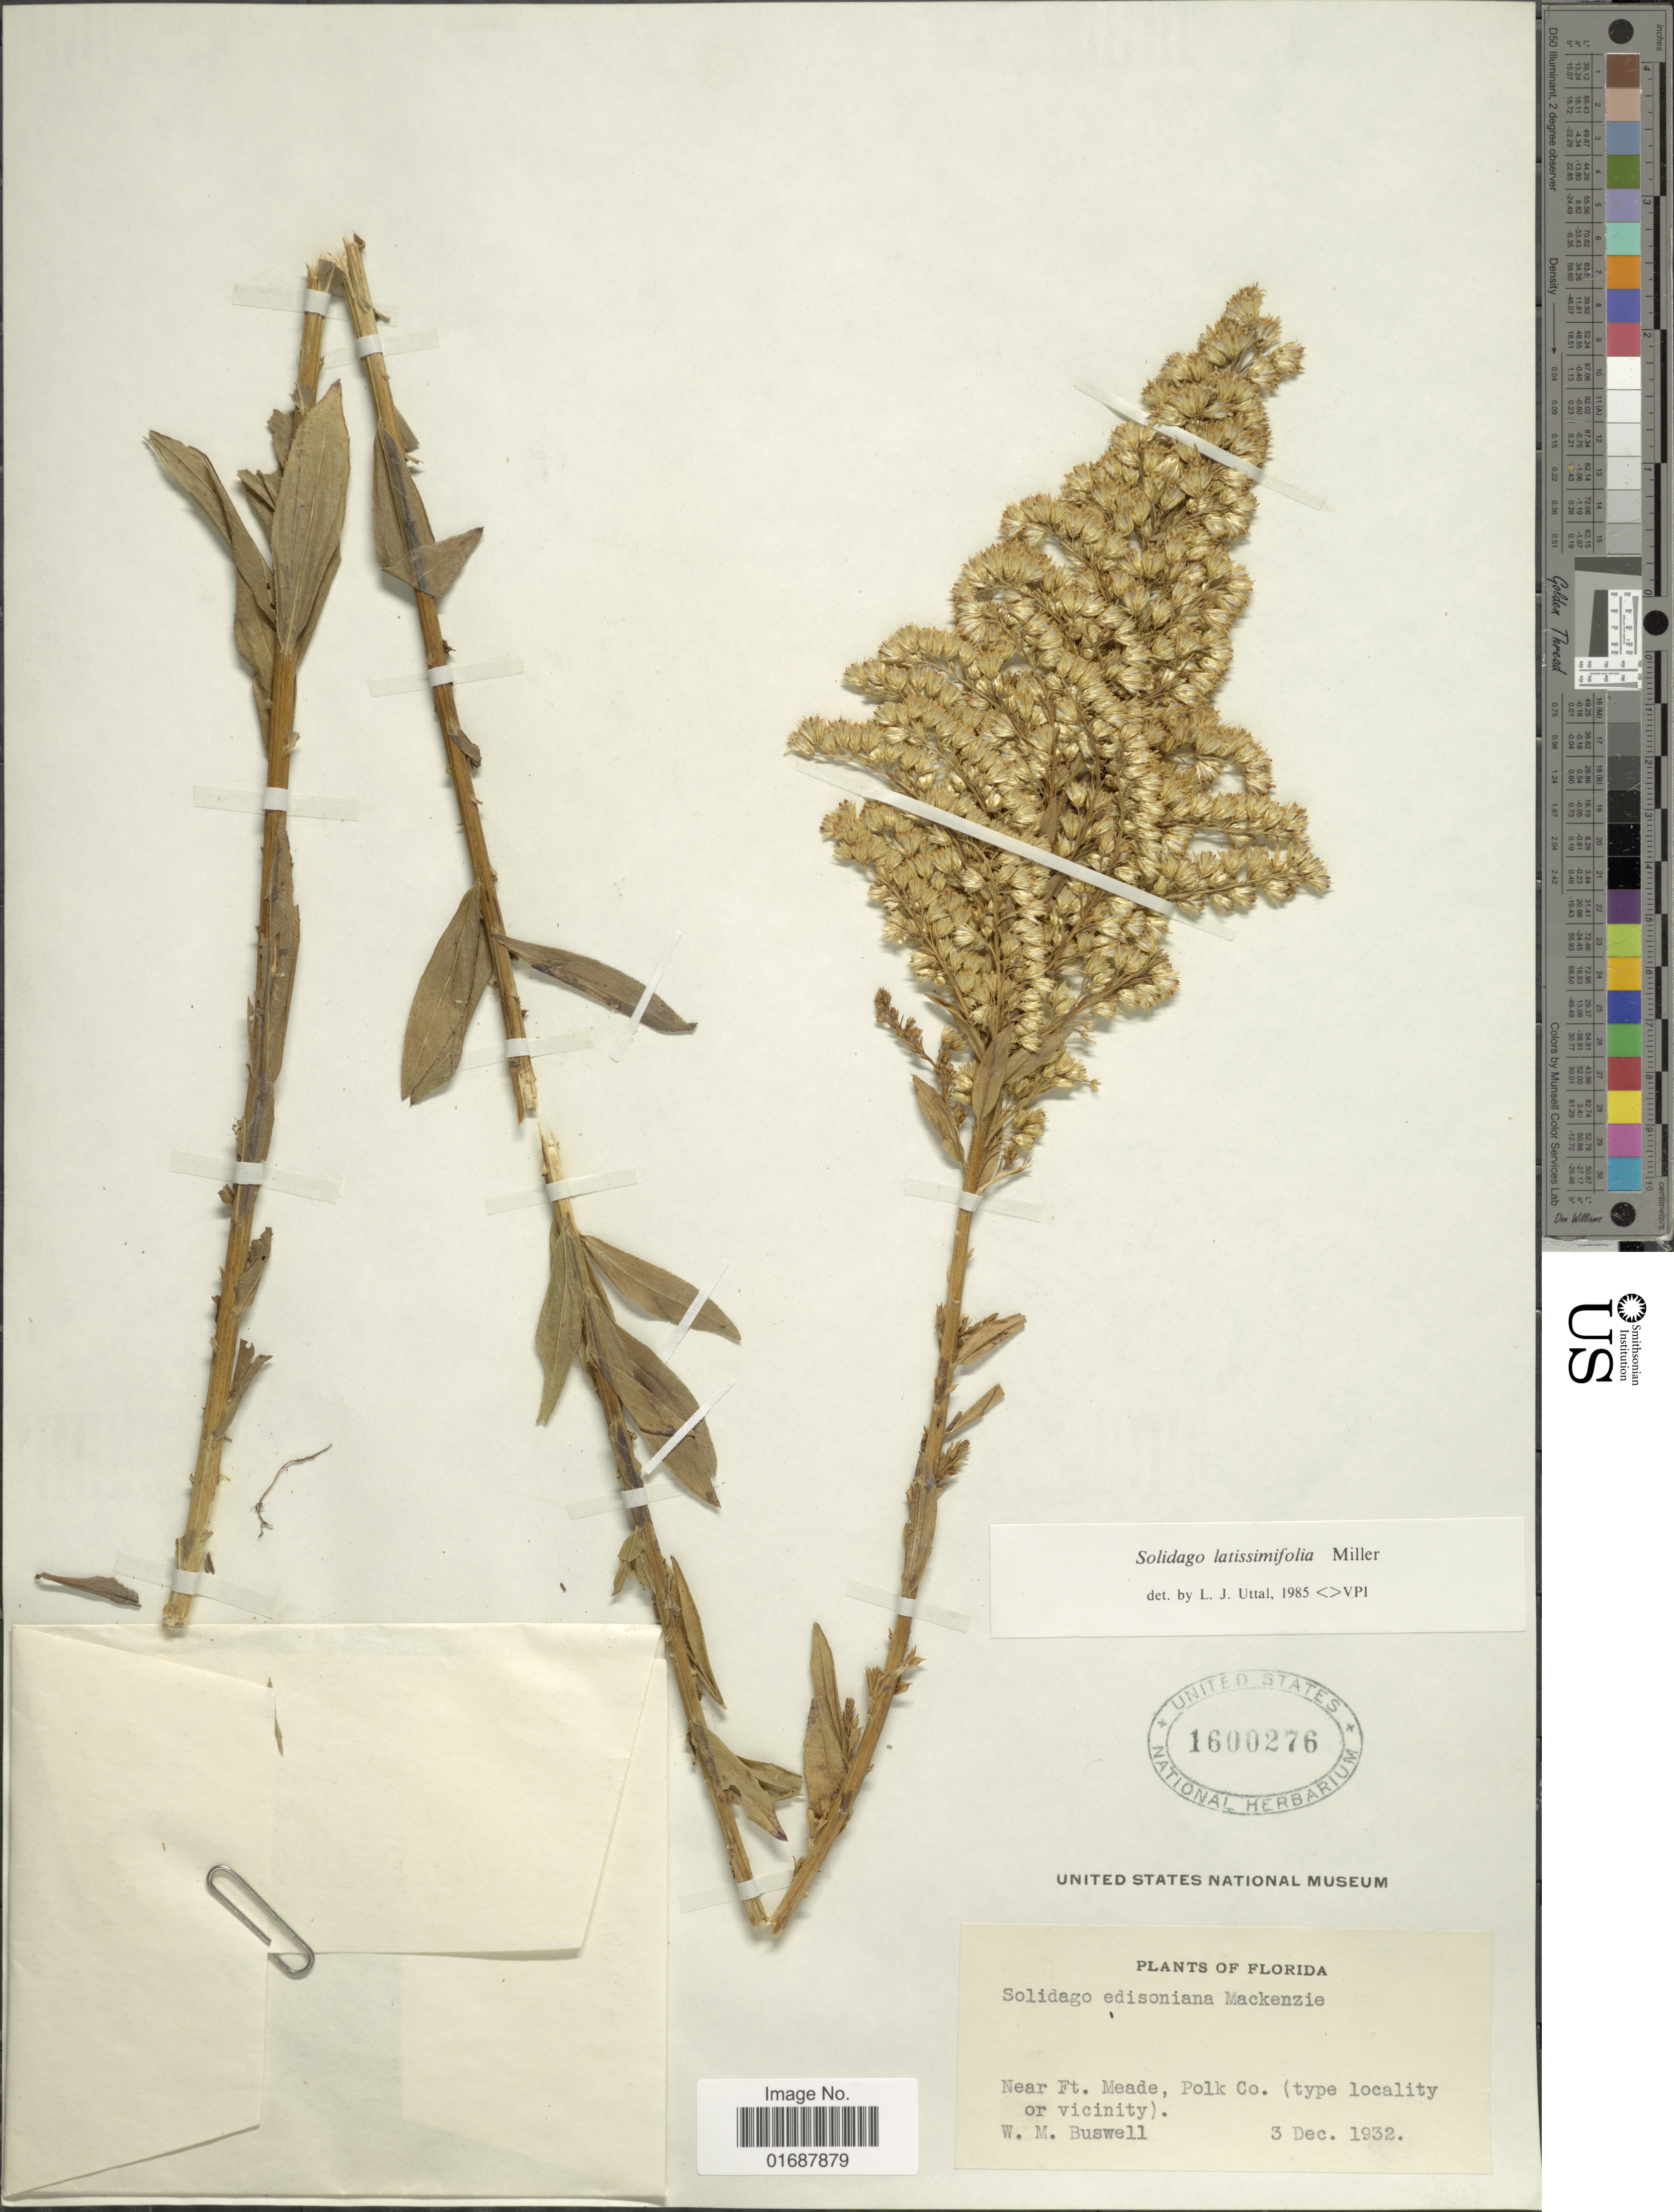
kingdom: Plantae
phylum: Tracheophyta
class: Magnoliopsida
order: Asterales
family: Asteraceae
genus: Solidago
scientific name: Solidago latissimifolia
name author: Mill.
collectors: W. Buswell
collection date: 1932-12-03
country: United States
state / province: Florida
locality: Florida. Near Ft. Meade, Polk Co. (type locality or Vicinity).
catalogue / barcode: US 1600276